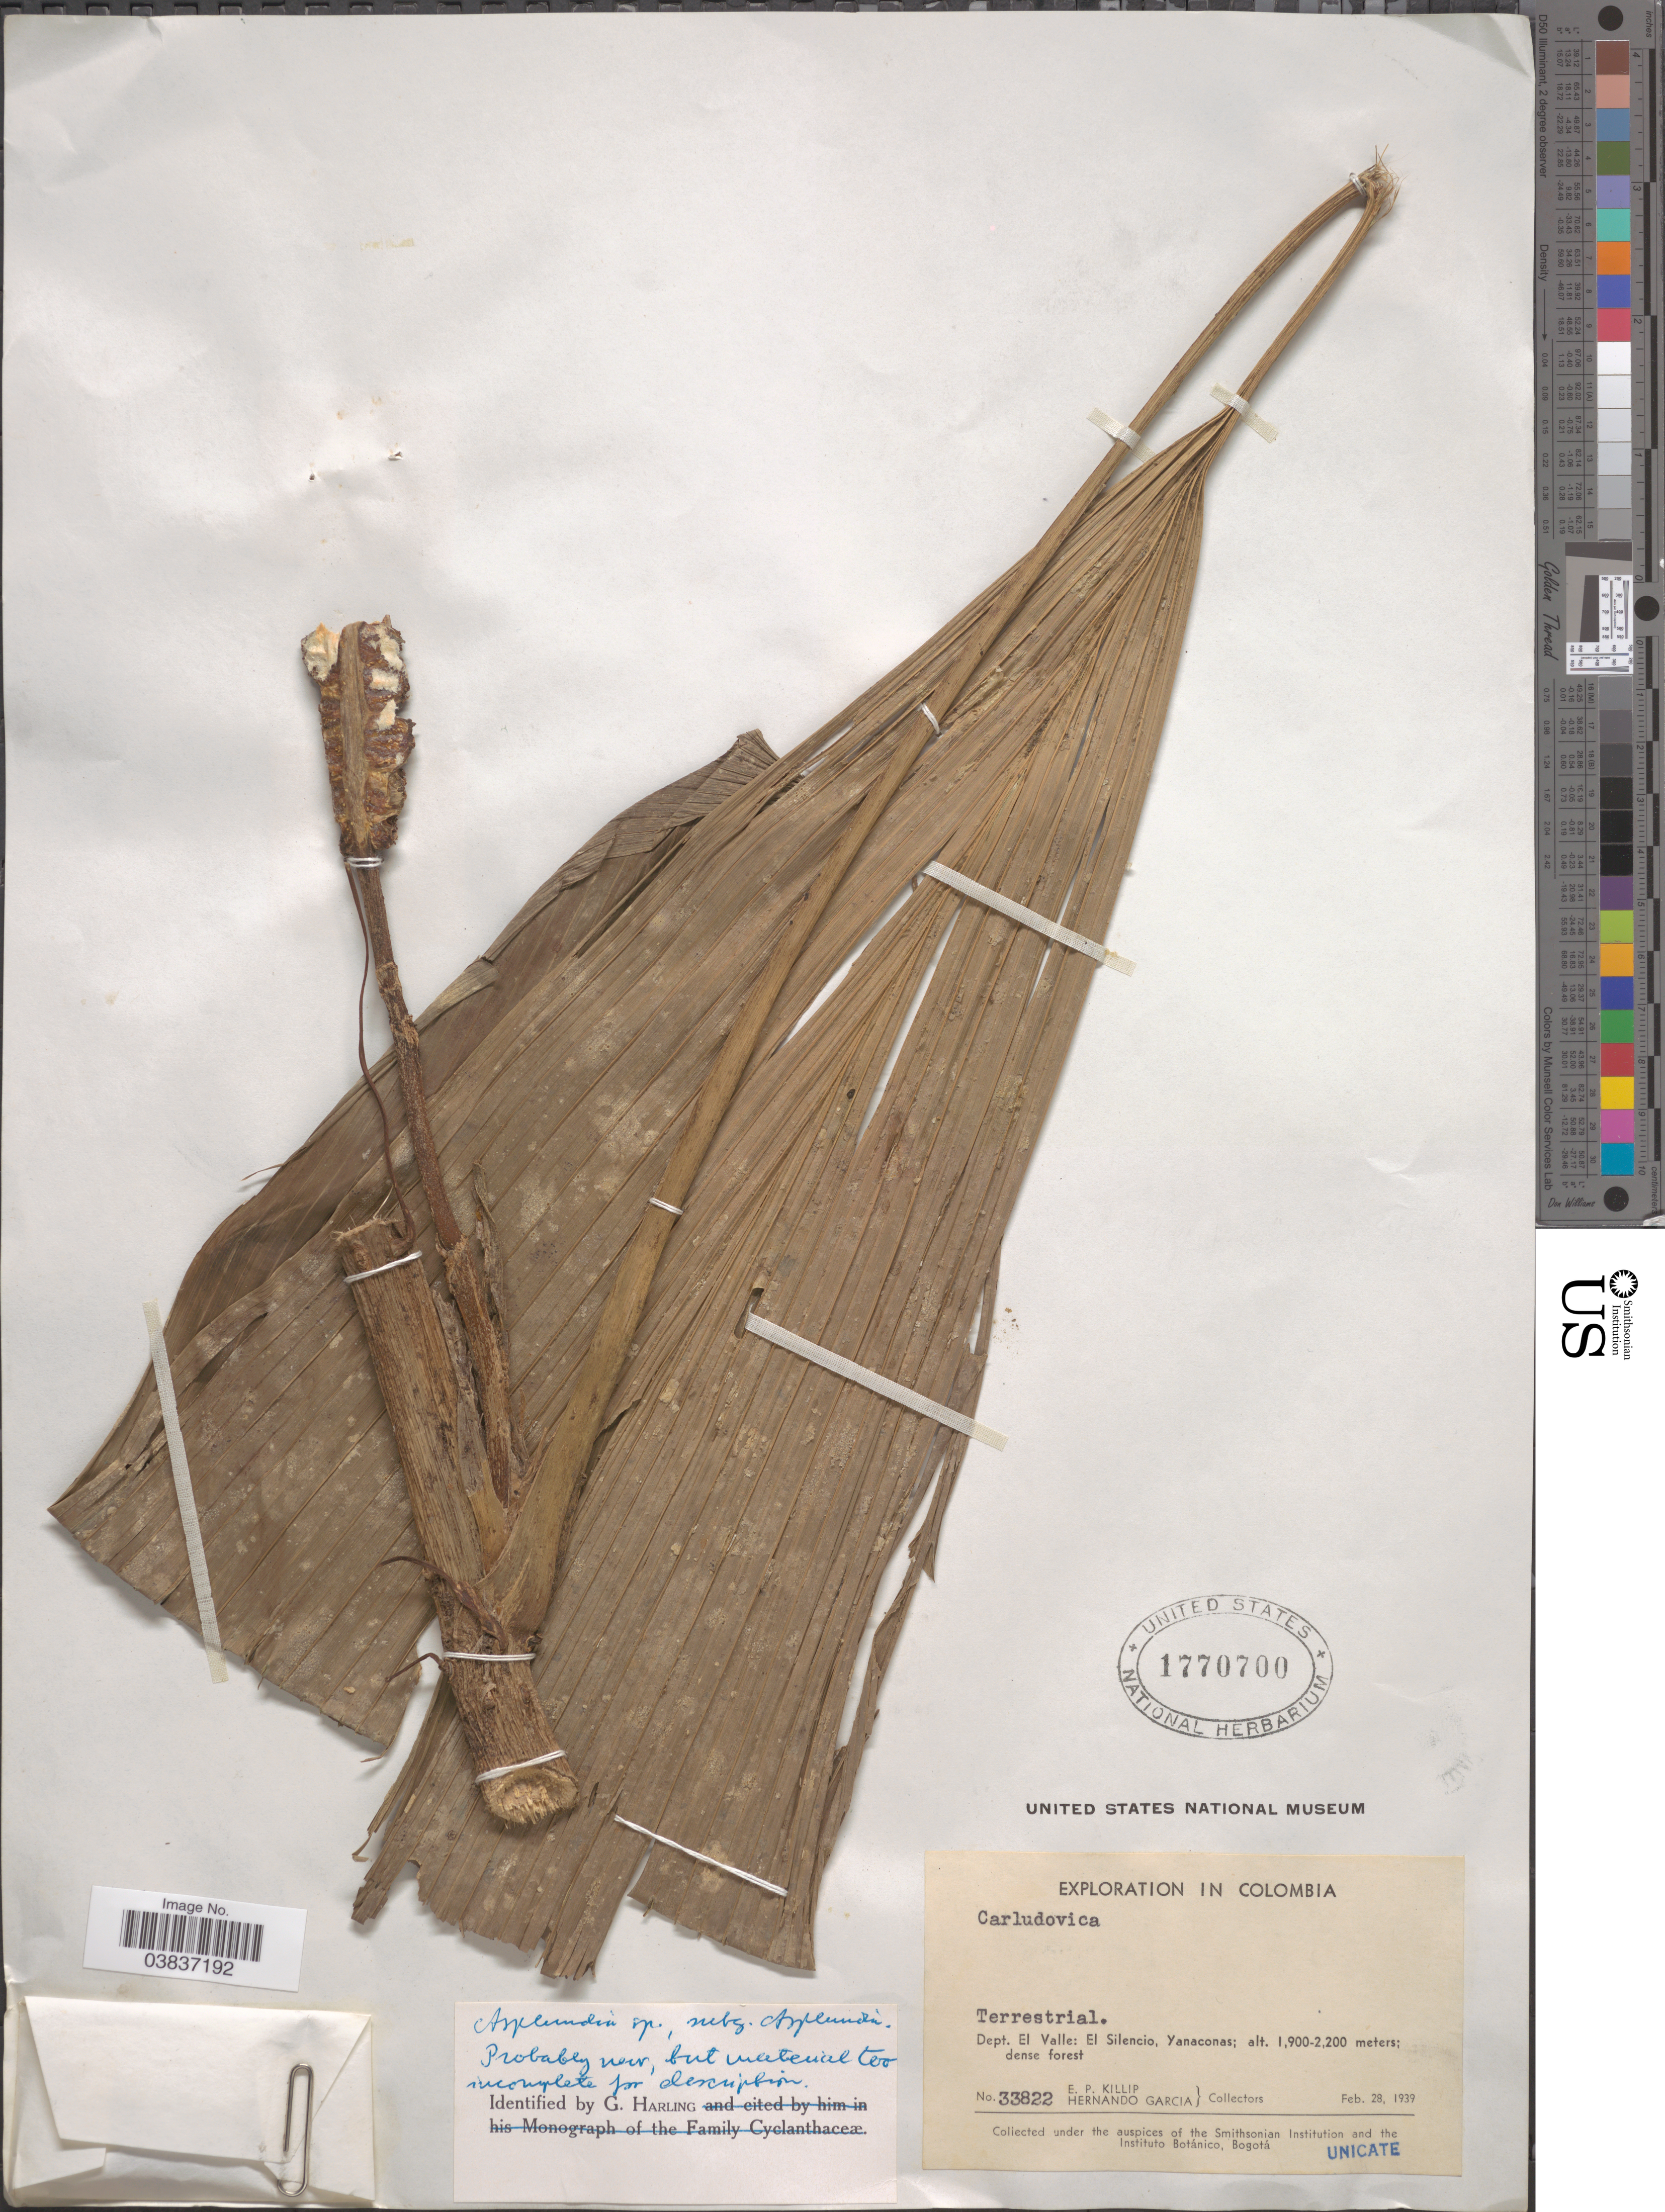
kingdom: Plantae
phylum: Tracheophyta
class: Liliopsida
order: Pandanales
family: Cyclanthaceae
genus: Asplundia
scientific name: Asplundia sp.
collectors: E. P. Killip & H. Garcia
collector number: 33822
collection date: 1939-02-28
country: Colombia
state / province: Valle del Cauca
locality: Dept. El Valle: El Silencio, Yanaconas.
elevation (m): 1900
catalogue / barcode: US 1770700